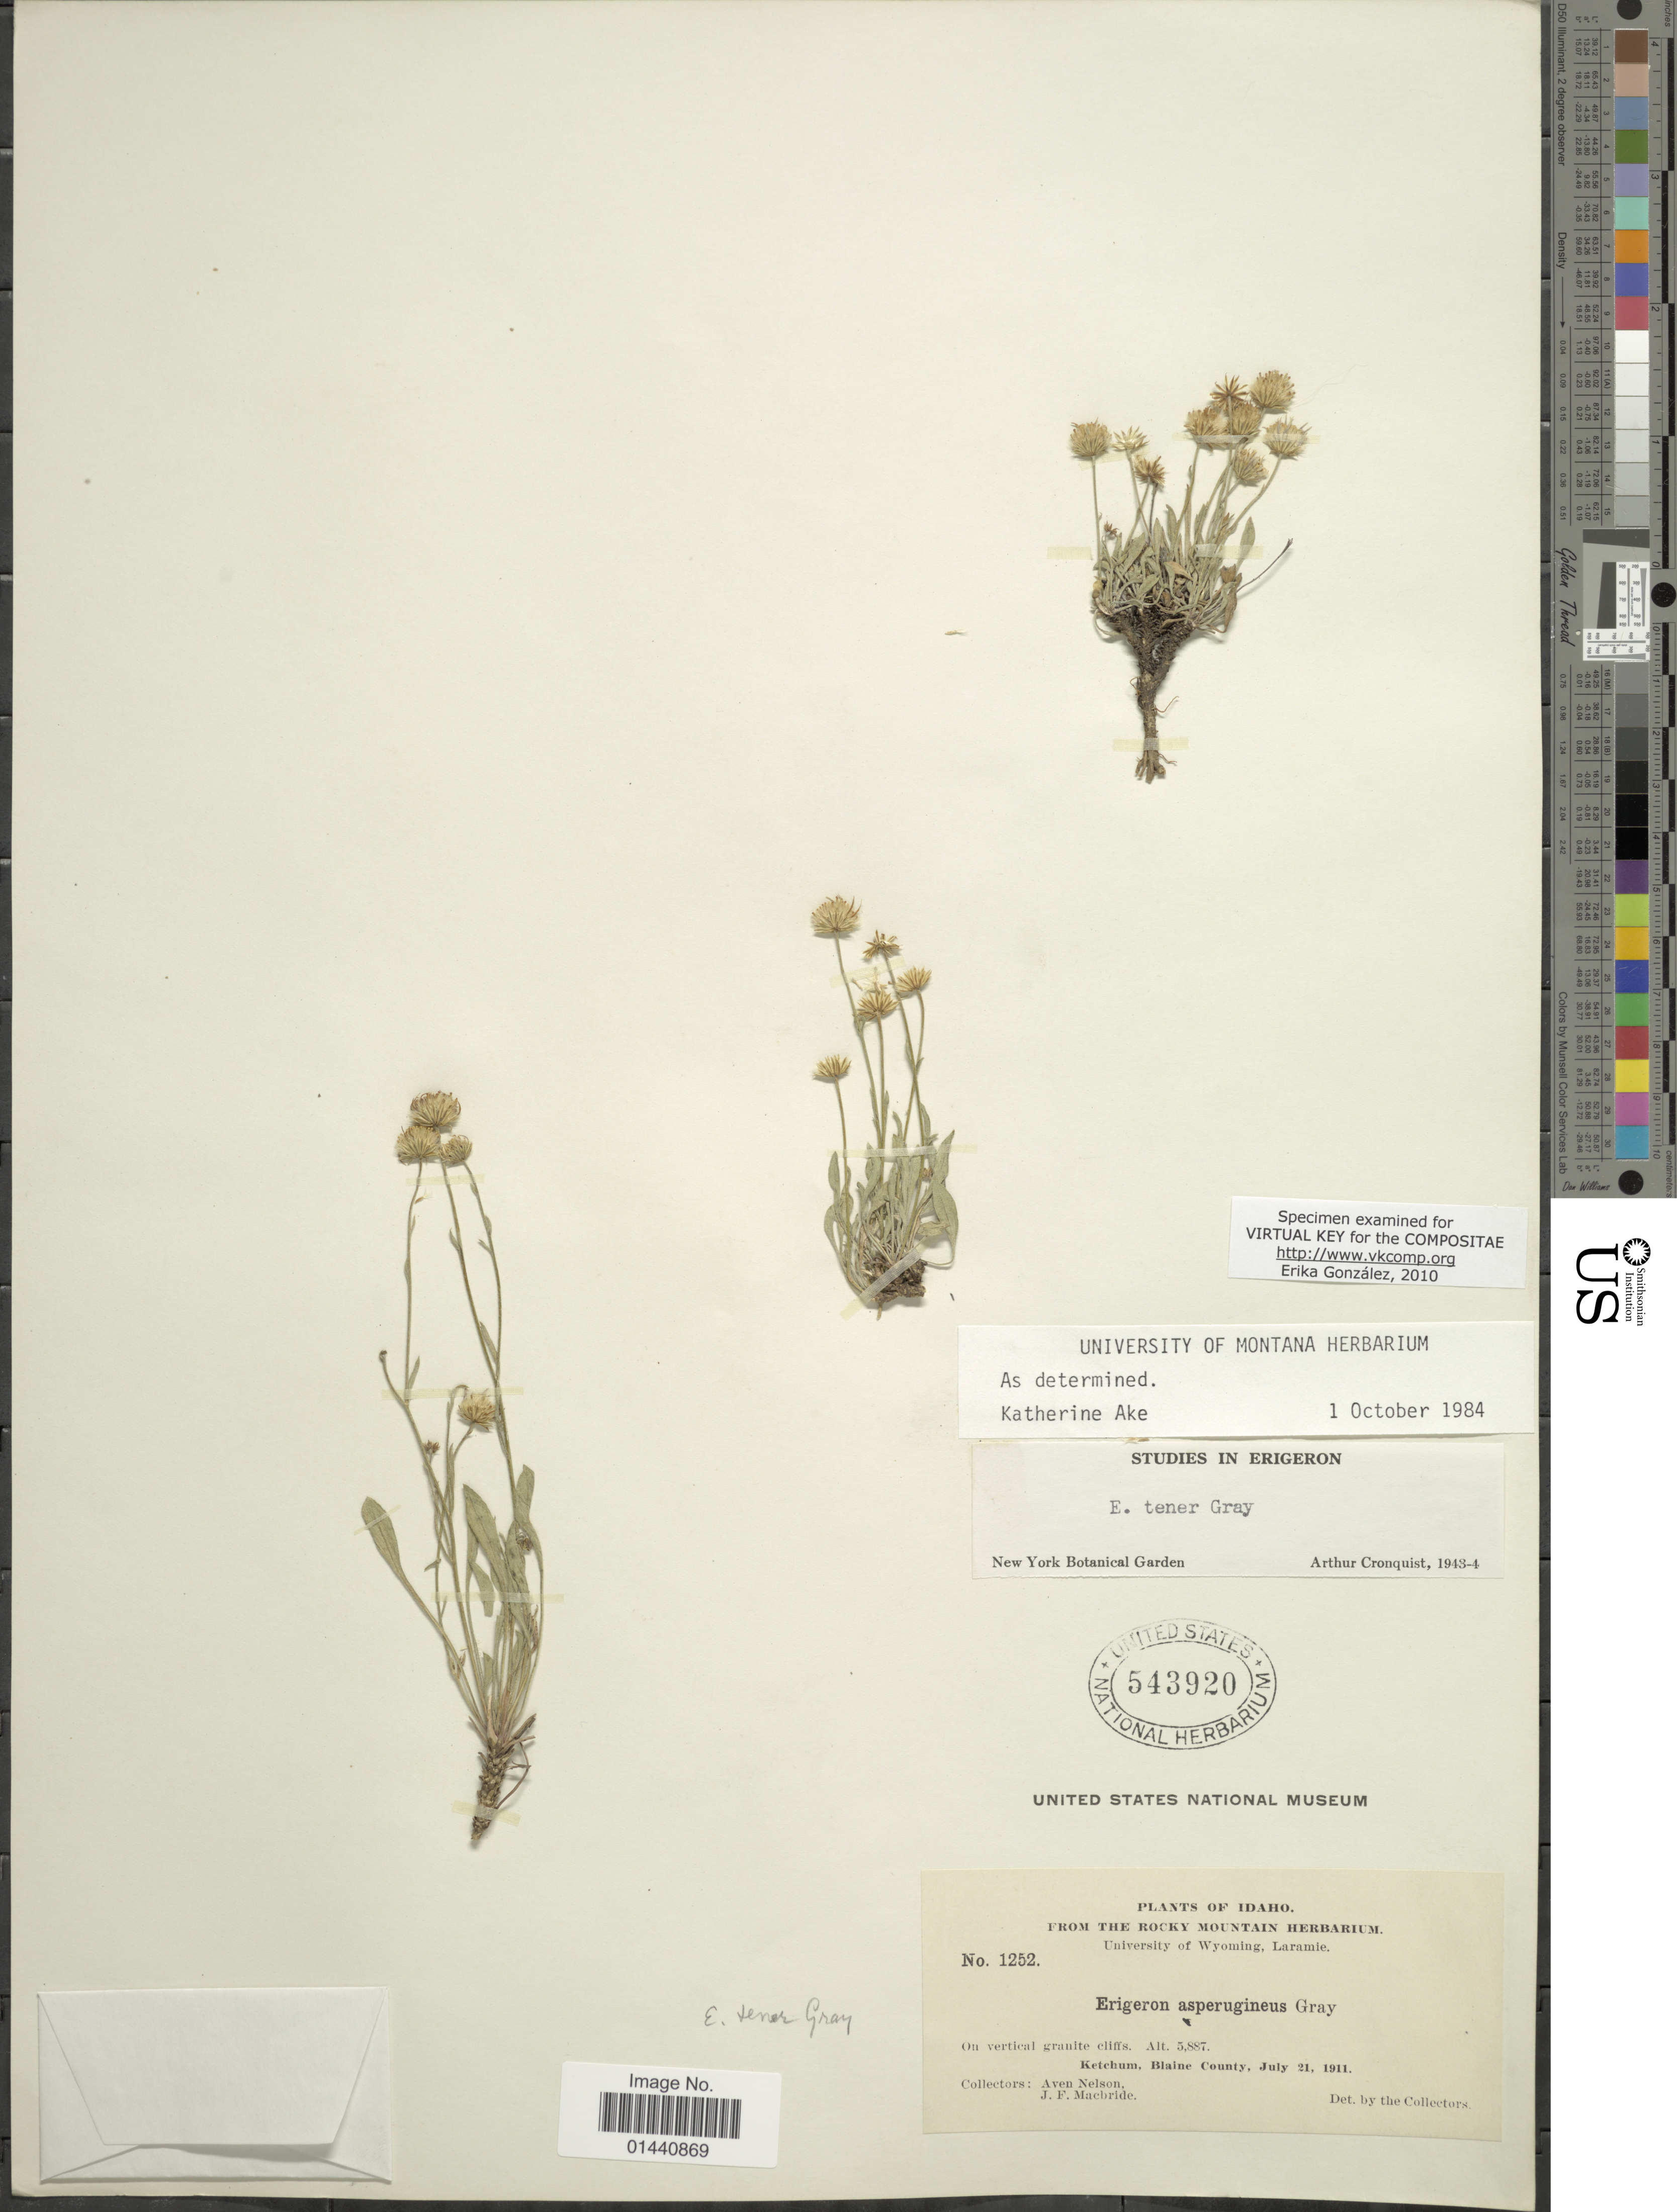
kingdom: Plantae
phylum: Tracheophyta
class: Magnoliopsida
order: Asterales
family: Asteraceae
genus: Erigeron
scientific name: Erigeron tener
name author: A. Gray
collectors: A. Nelson & J. F. Macbride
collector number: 1252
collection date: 1911-07-21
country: United States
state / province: Idaho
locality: Ketchum, Blaine County.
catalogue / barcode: US 543920